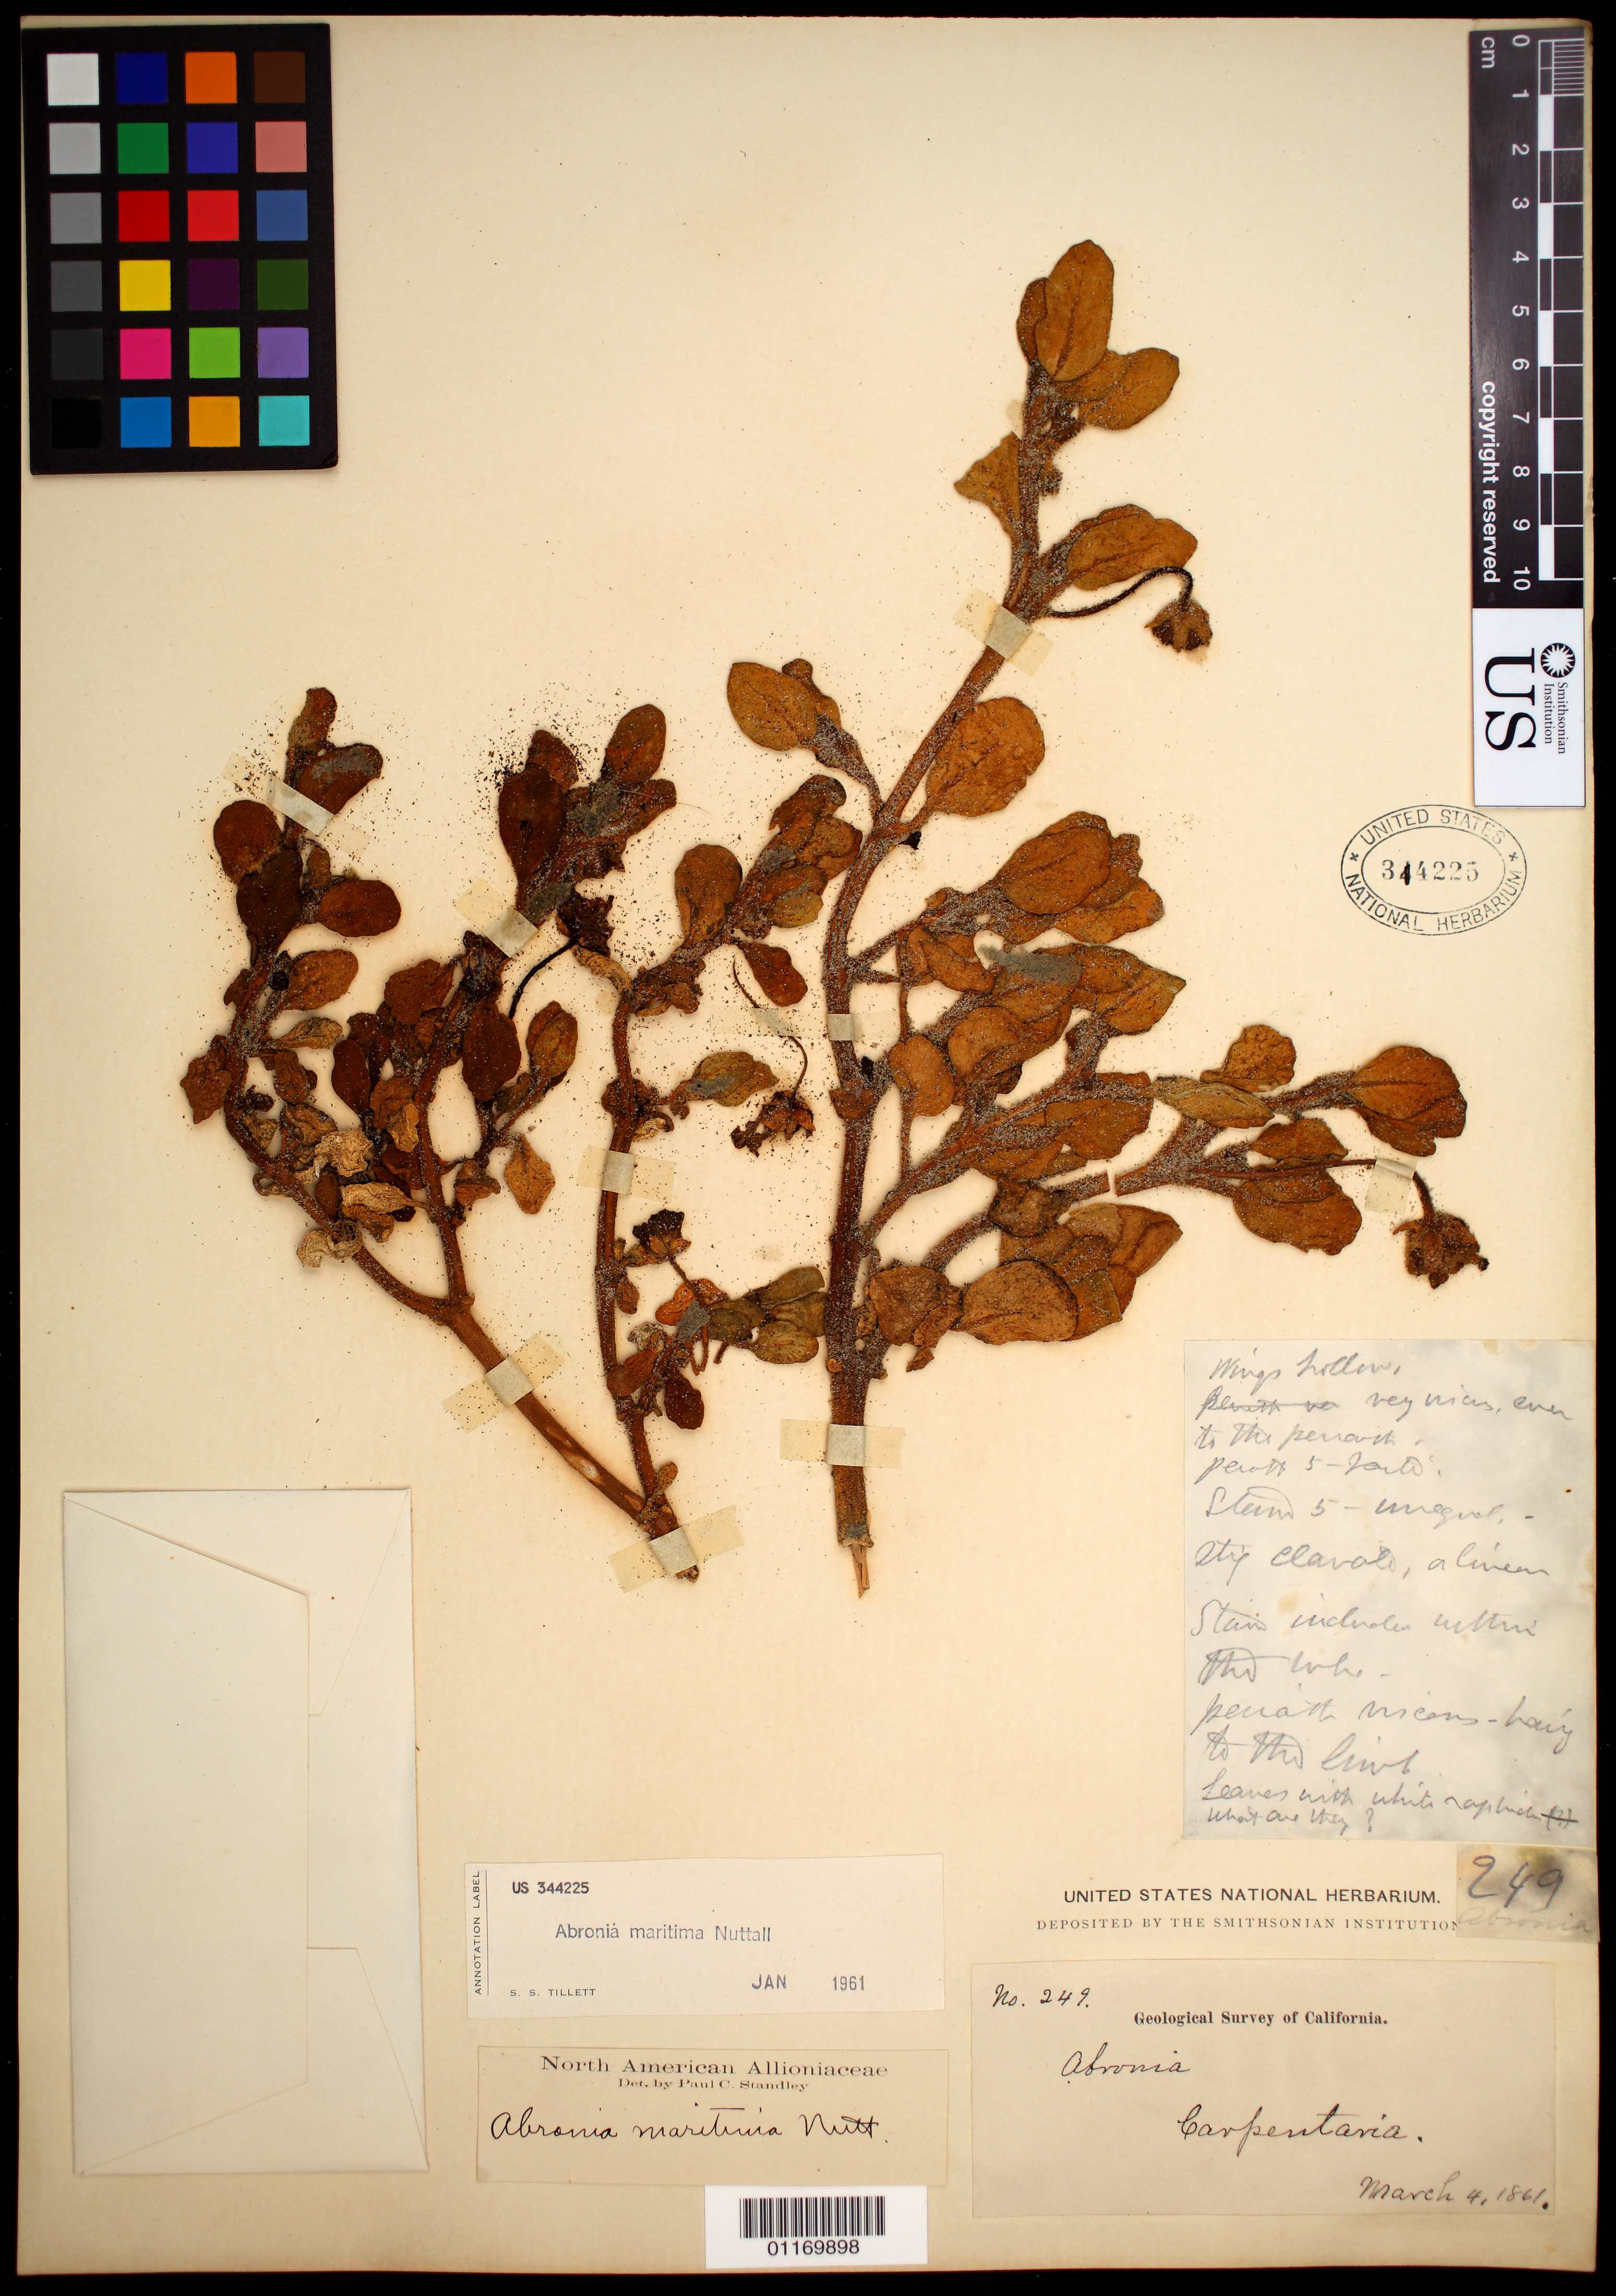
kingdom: Plantae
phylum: Tracheophyta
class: Magnoliopsida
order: Caryophyllales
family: Nyctaginaceae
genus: Abronia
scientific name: Abronia maritima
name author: Nutt. ex S. Watson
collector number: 249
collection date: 1861-03-04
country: United States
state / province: California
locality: Carpentaria.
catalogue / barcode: US 344225